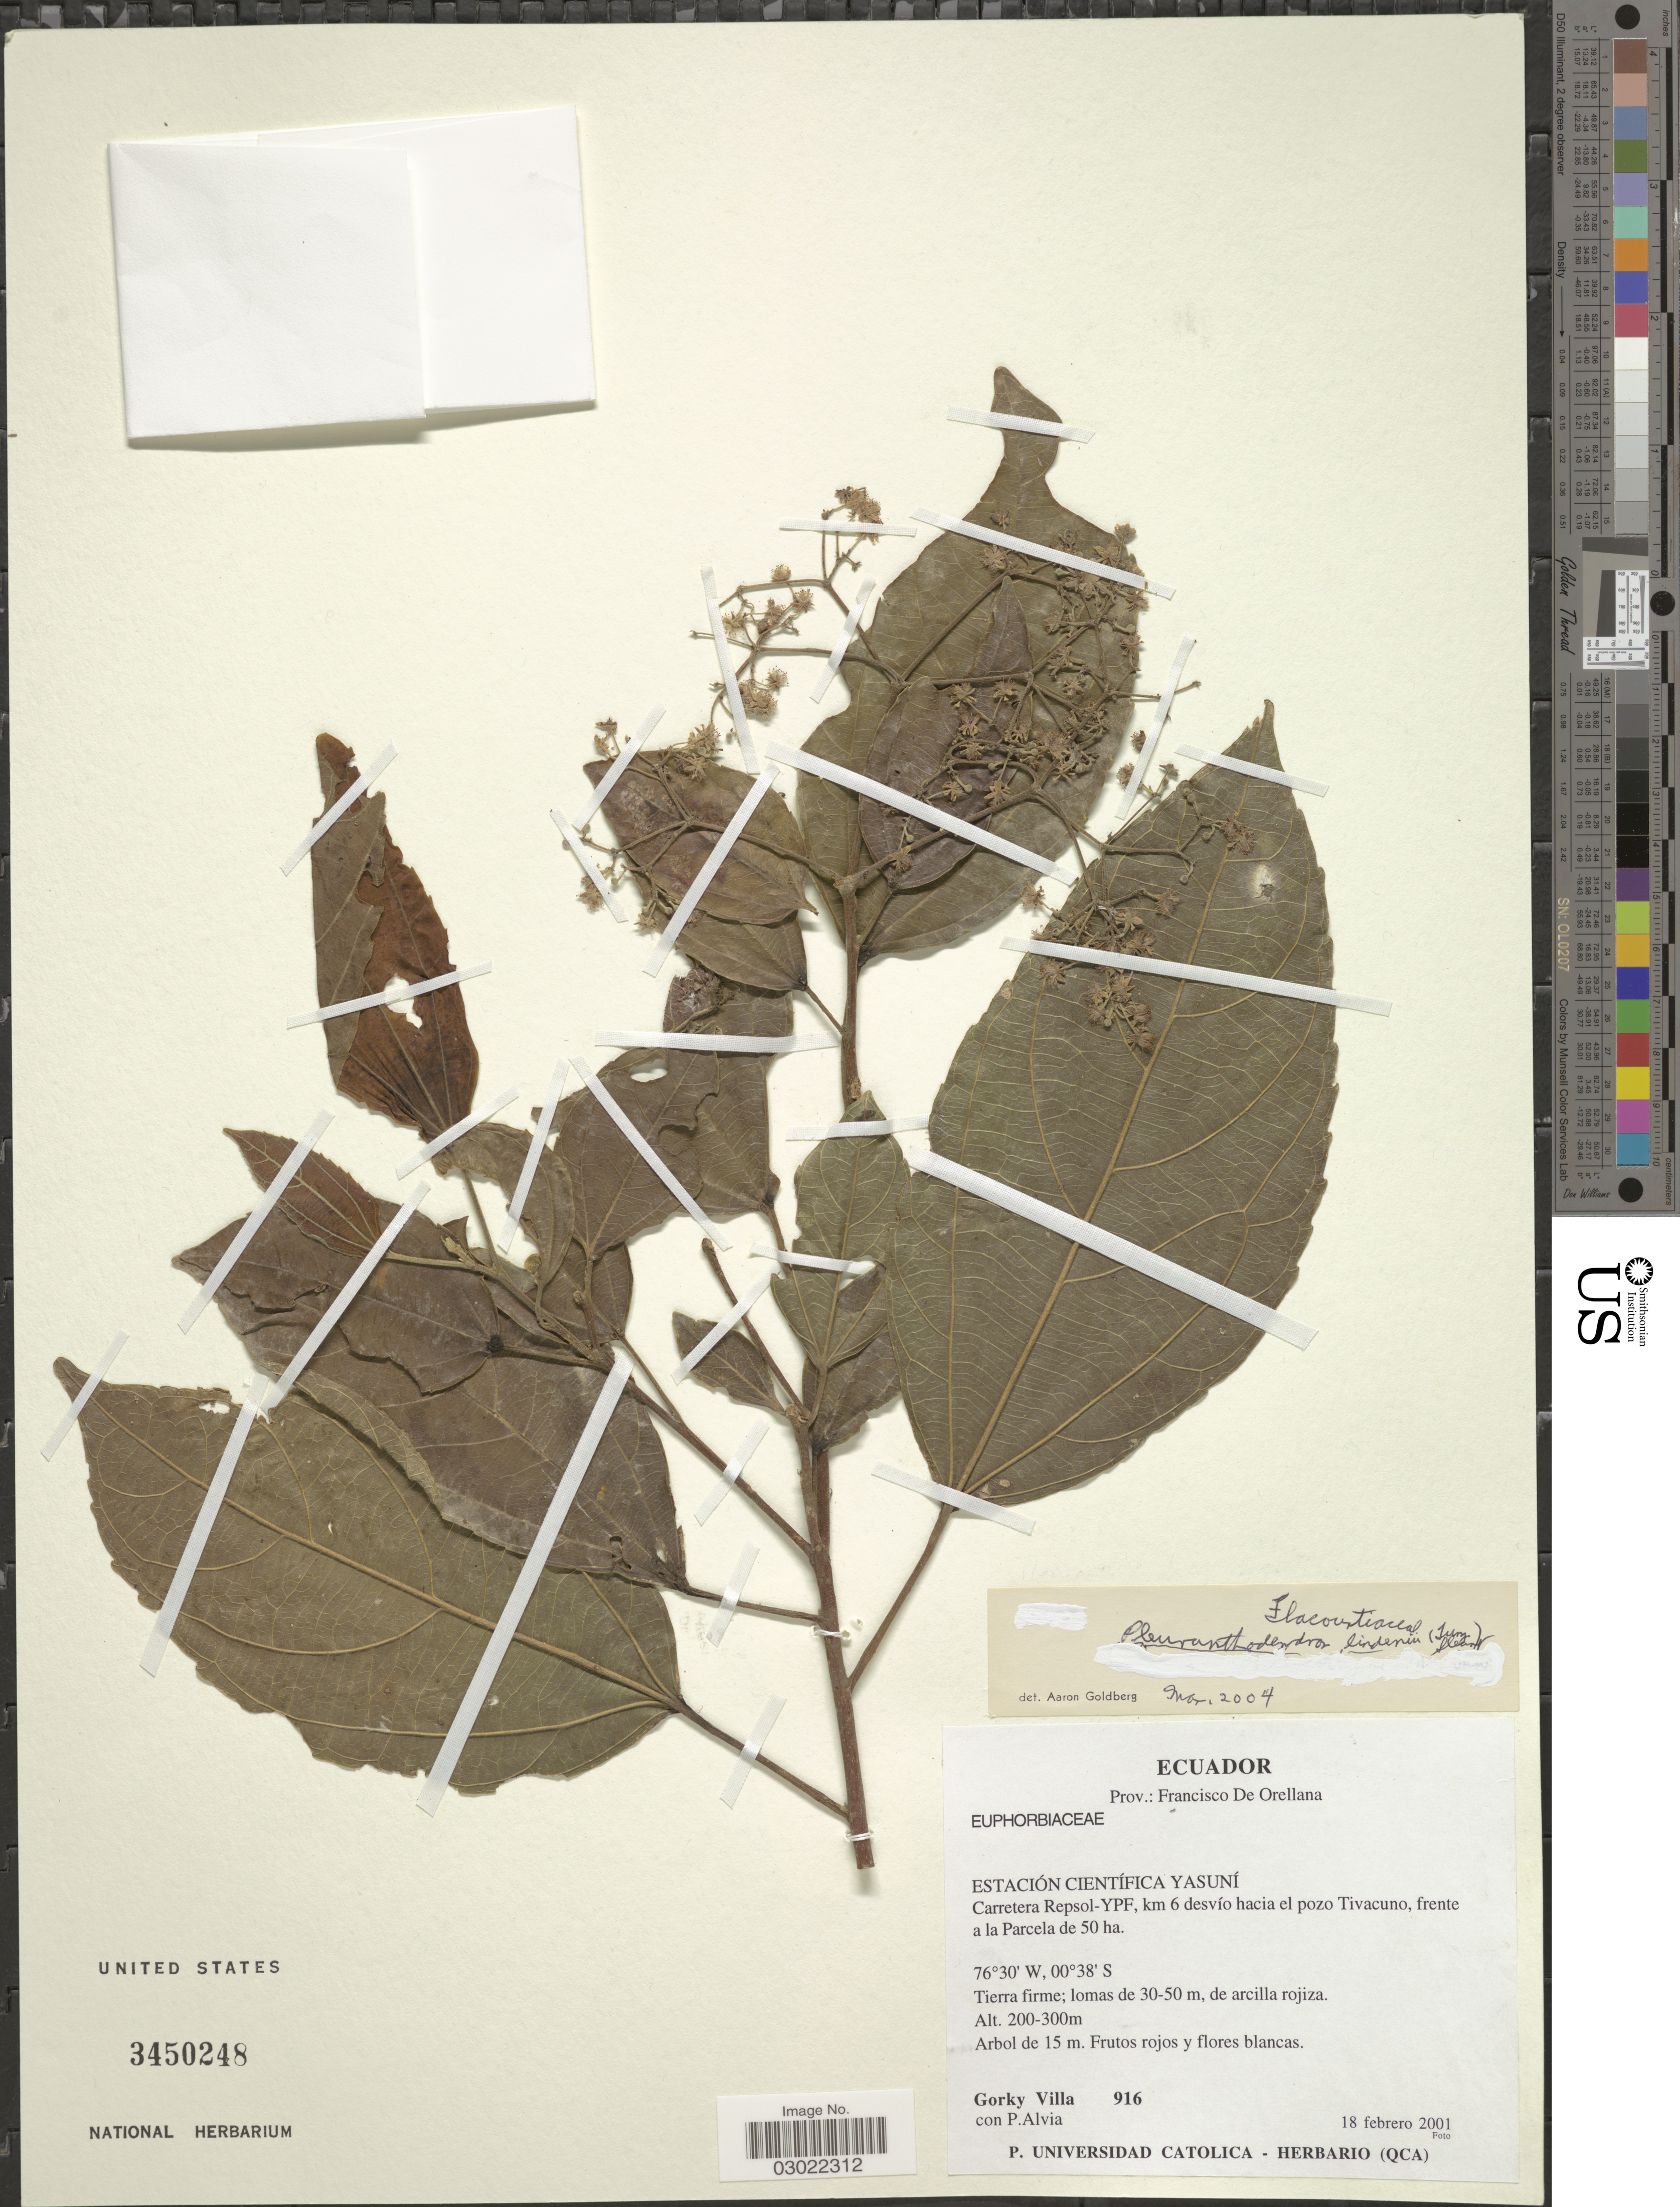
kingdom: Plantae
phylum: Tracheophyta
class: Magnoliopsida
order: Malpighiales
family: Salicaceae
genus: Pleuranthodendron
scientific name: Pleuranthodendron lindenii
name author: (Turcz.) Sleumer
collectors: G. Villa & P. Alvia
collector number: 916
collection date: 2001-02-18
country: Ecuador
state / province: Orellana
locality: Prov.: Francisco De Orellana. Estación Científica Yasuní. Carretera Repsol-YPF, km 6 desvío hacia el pozo Tivacuno, frente a la Parcela de 50 ha.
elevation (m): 200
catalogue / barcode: US 3450248